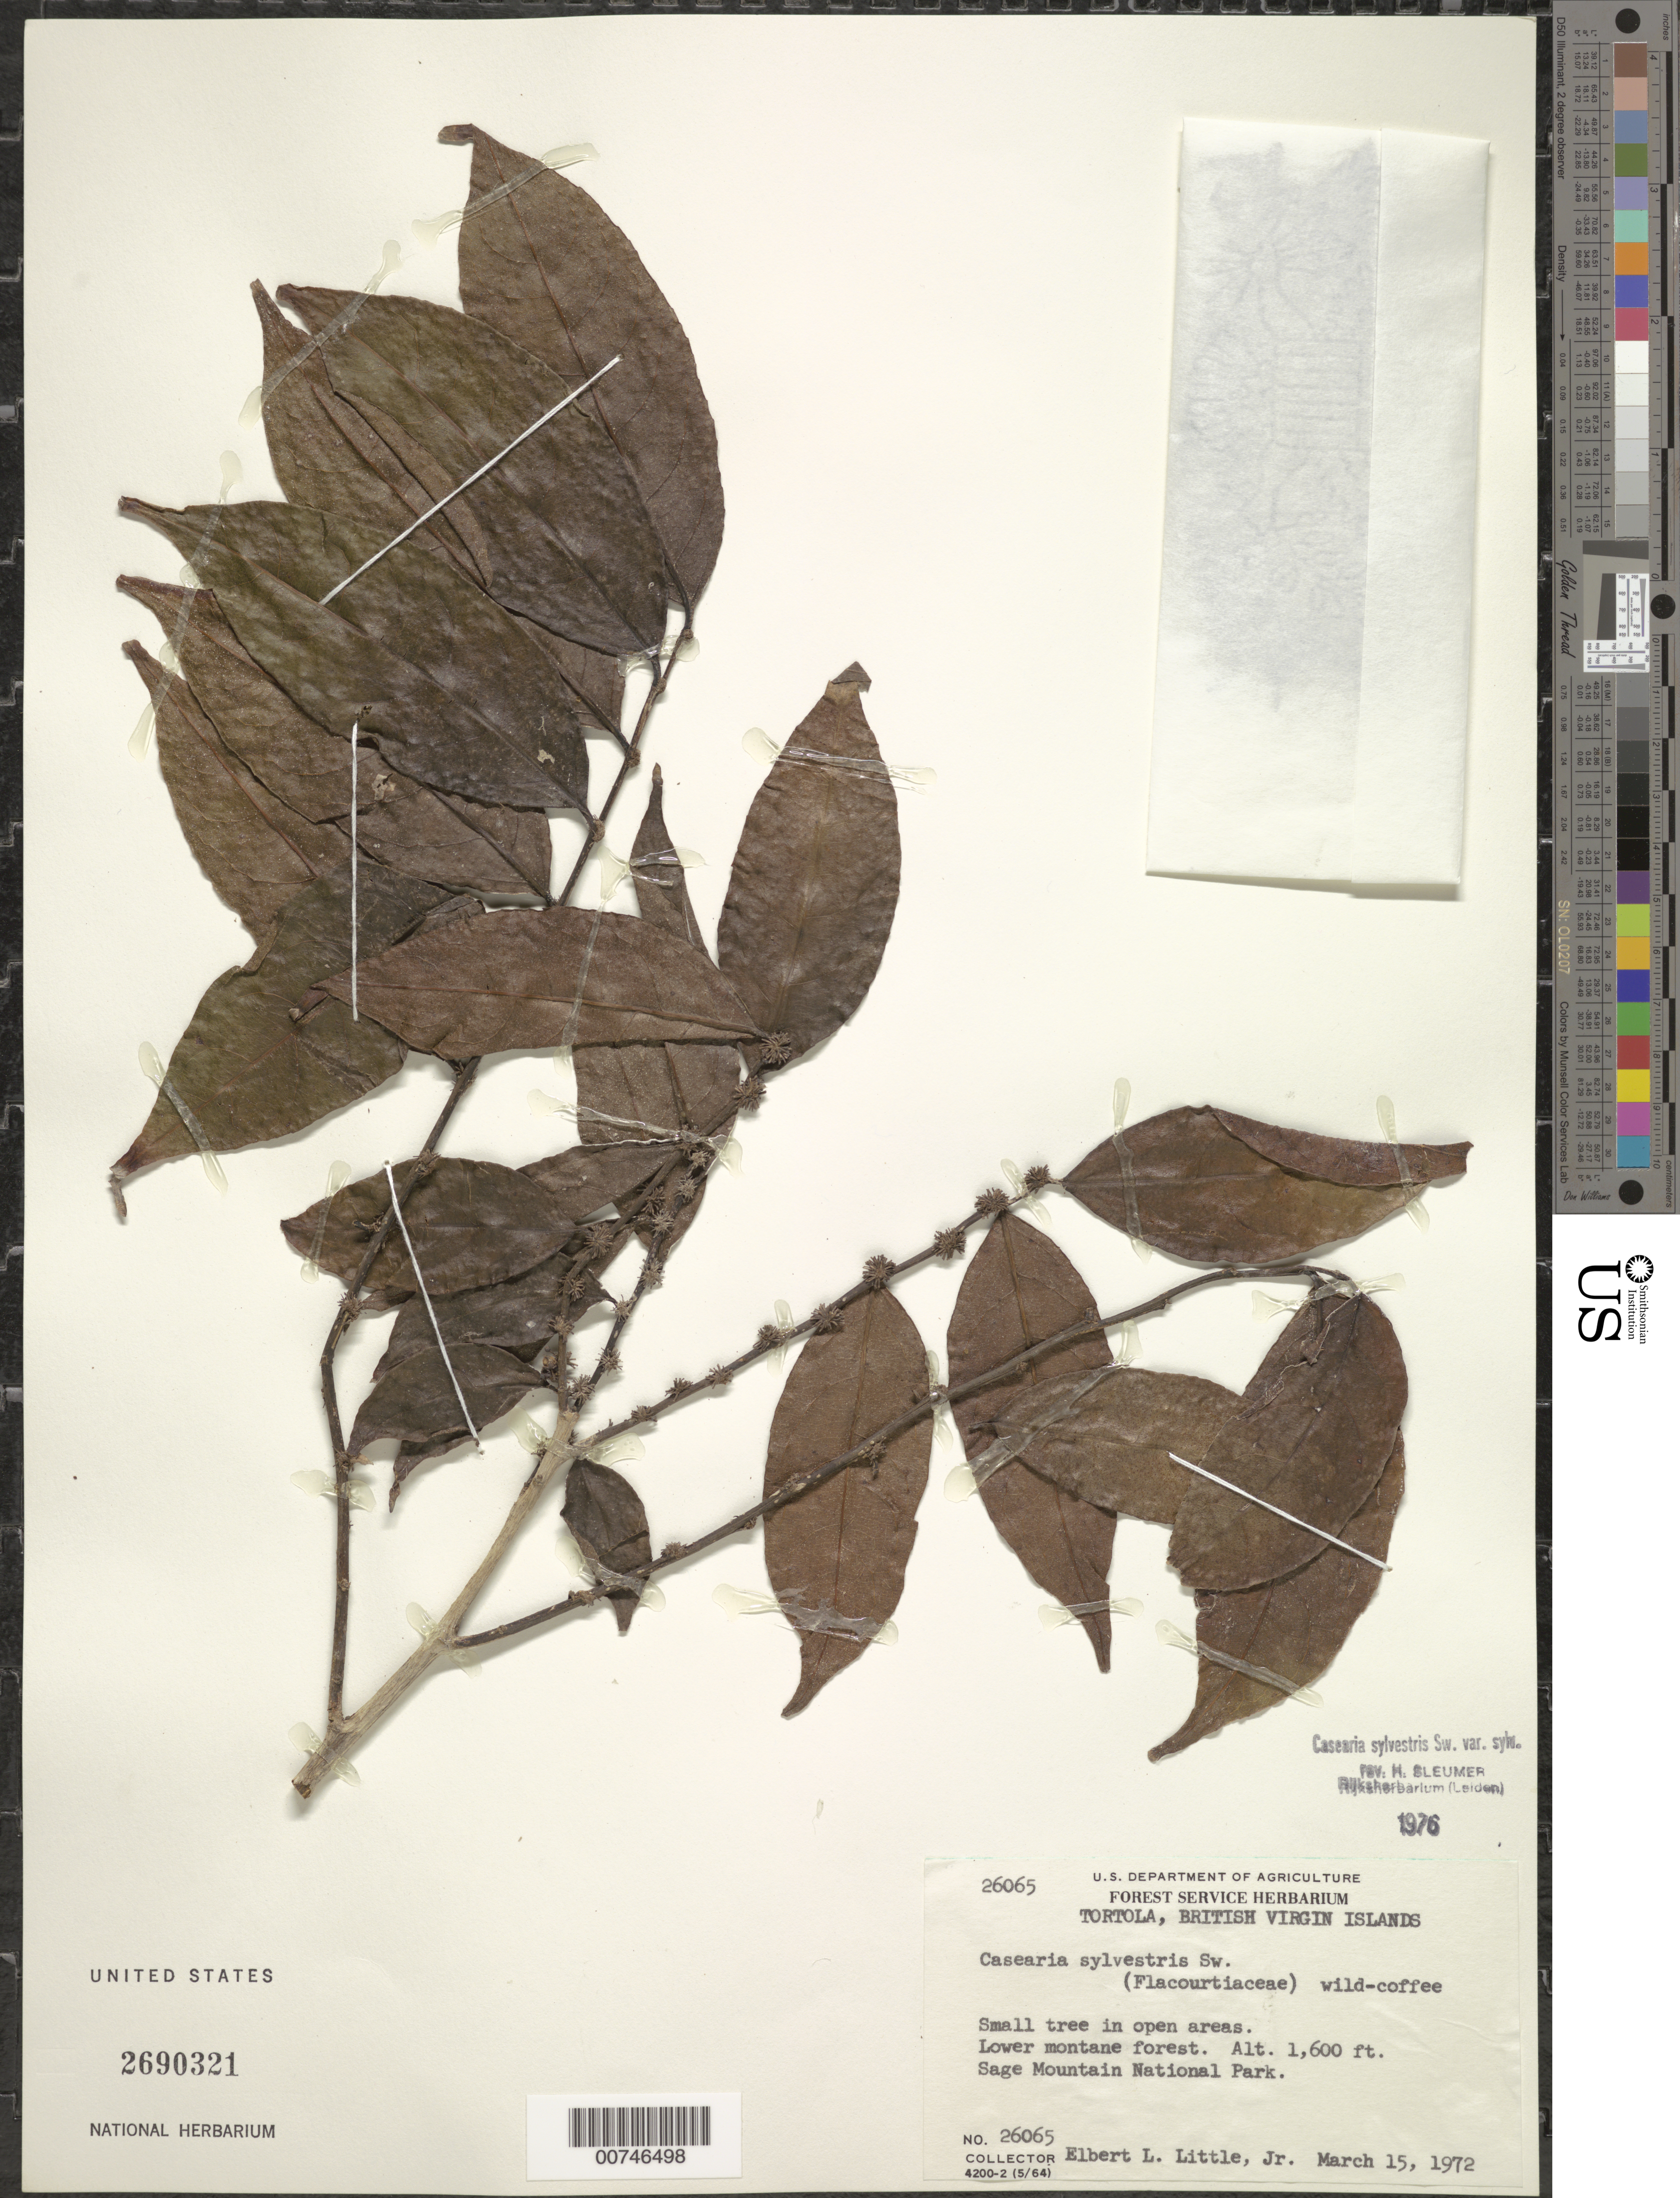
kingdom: Plantae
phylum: Tracheophyta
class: Magnoliopsida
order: Malpighiales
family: Salicaceae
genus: Casearia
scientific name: Casearia sylvestris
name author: Sw.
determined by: Sleumer, H. O.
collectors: E. L. Little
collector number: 26065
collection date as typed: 15 Mar 1972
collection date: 1972-03-15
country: British Virgin Islands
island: Tortola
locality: Sage Mountain National Park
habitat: Lower montane forest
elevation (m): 488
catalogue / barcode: US 2690321